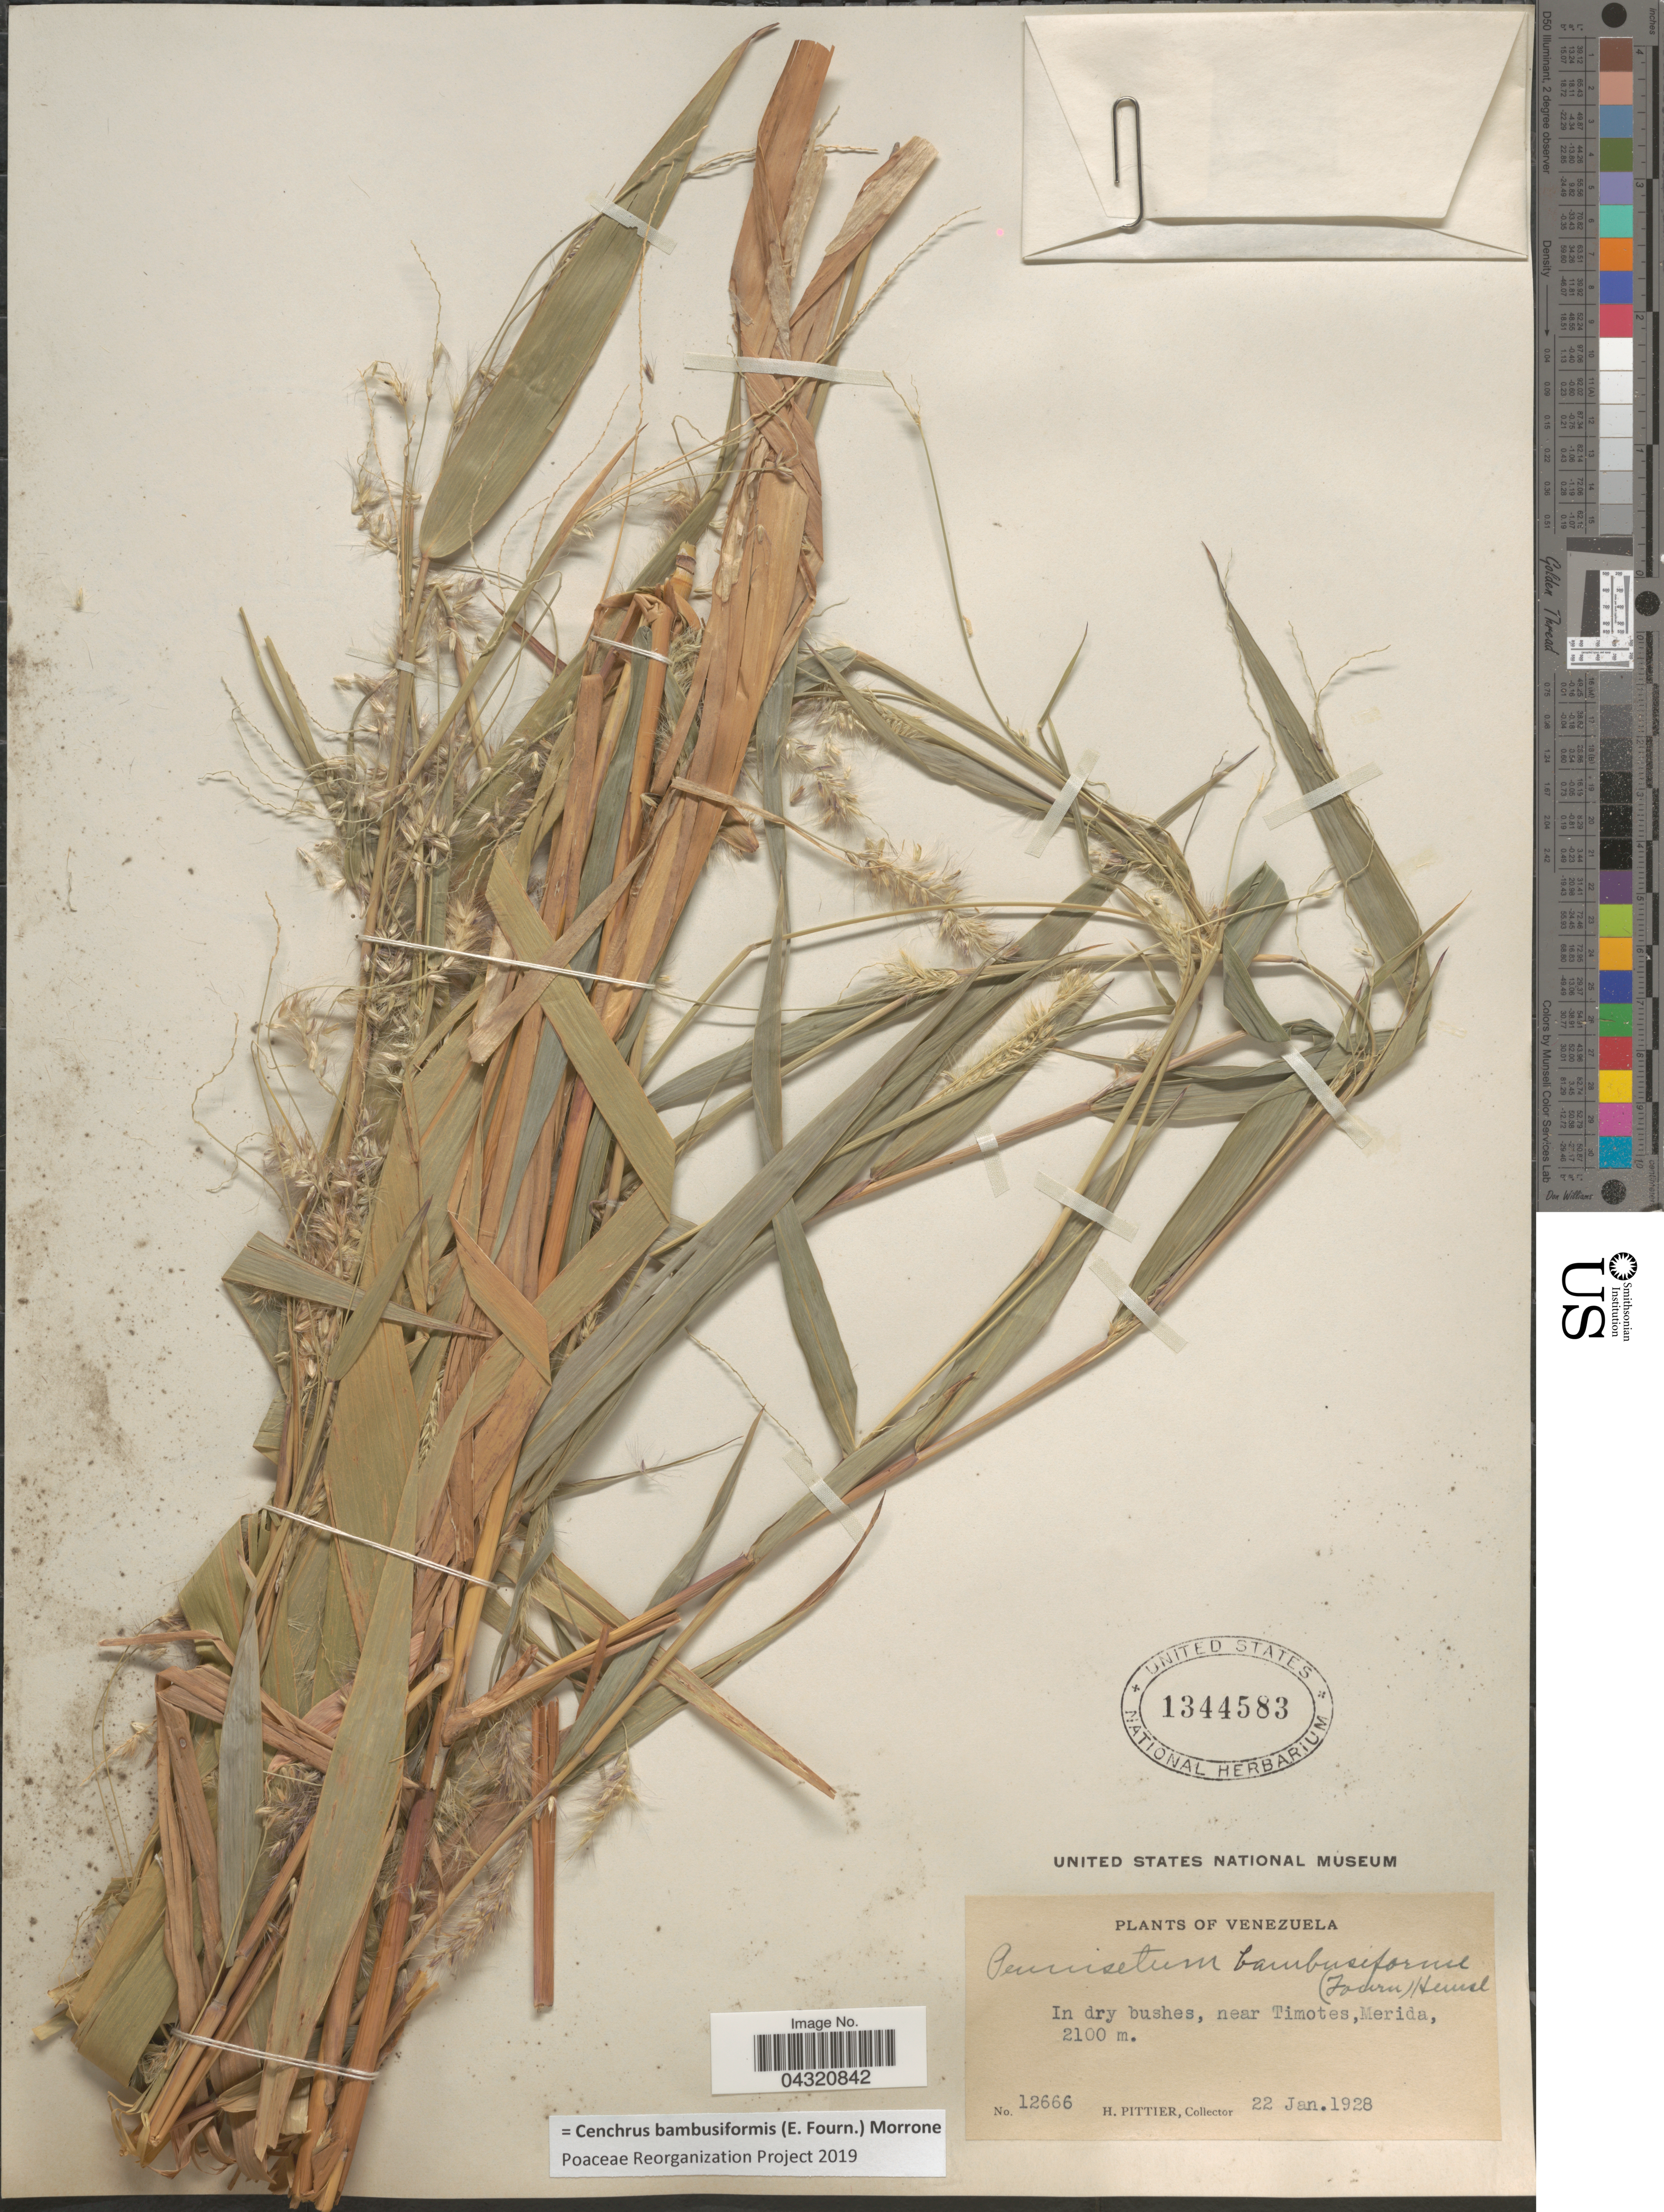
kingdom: Plantae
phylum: Tracheophyta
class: Liliopsida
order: Poales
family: Poaceae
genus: Cenchrus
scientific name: Cenchrus bambusiformis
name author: (E. Fourn.) Morrone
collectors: H. F. Pittier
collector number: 12666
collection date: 1928-01-22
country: Venezuela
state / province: Merida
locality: In dry bushes, near Timotes.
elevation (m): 2100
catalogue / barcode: US 1344583